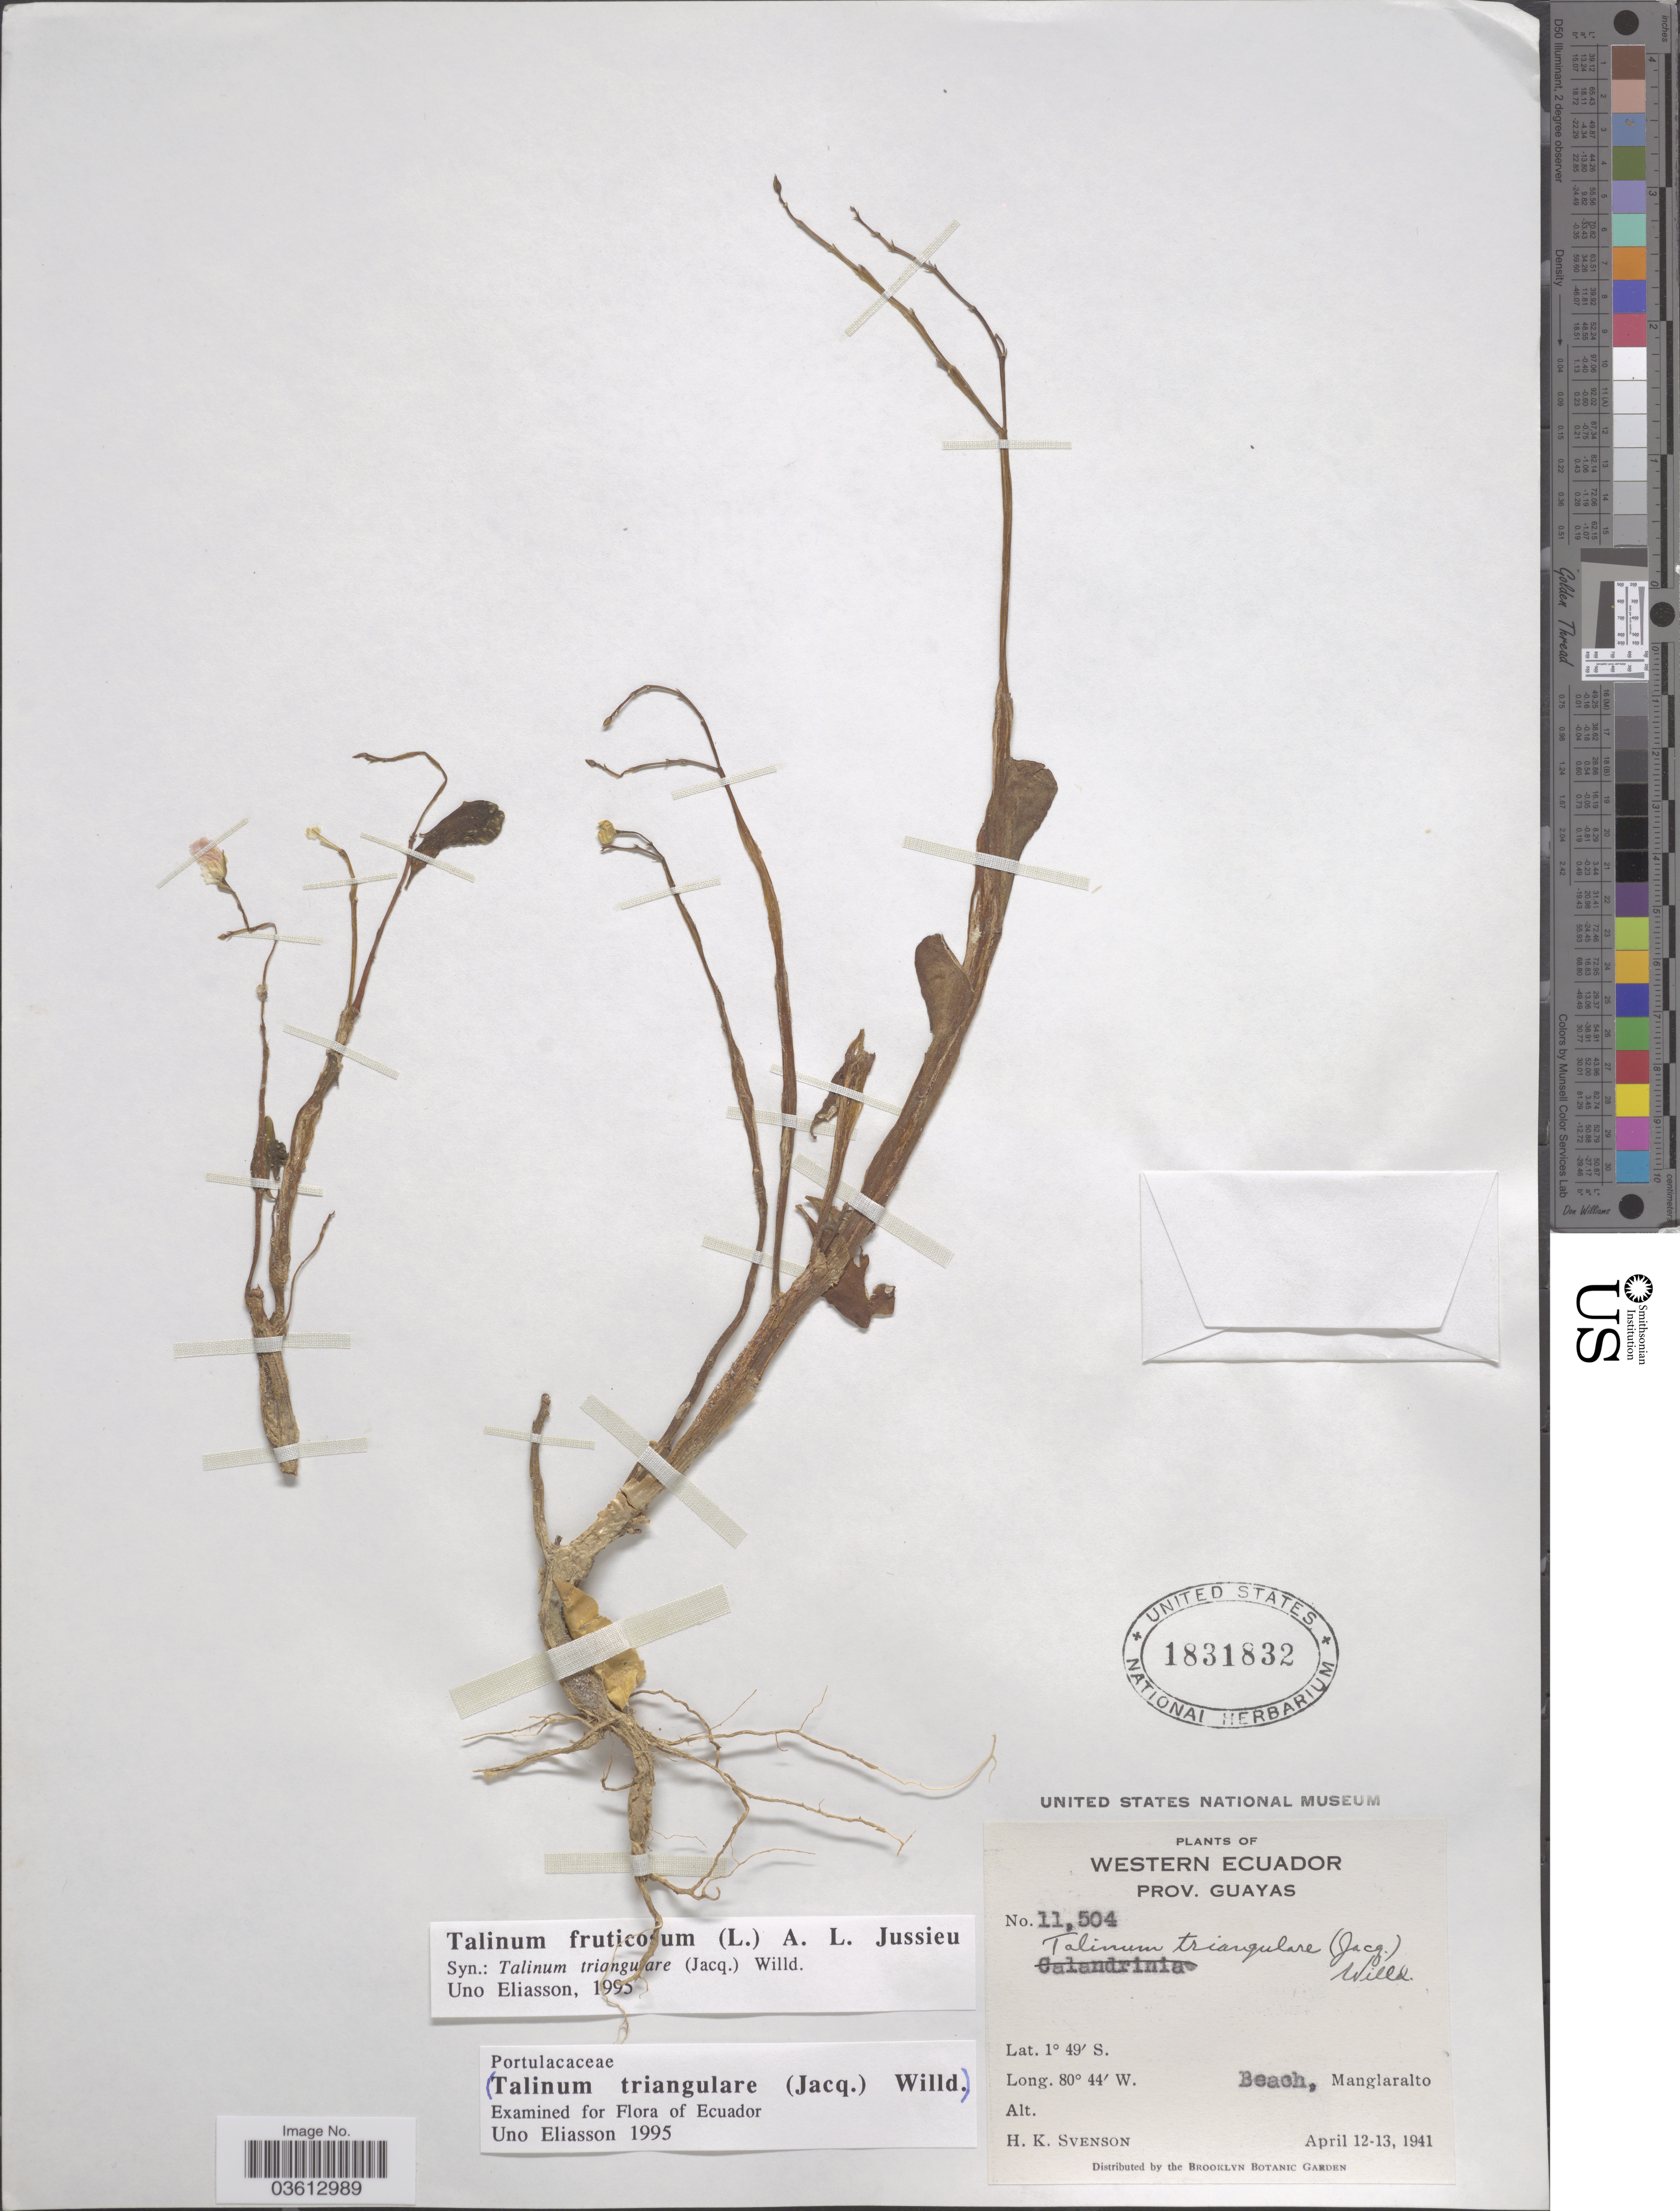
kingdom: Plantae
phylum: Tracheophyta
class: Magnoliopsida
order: Caryophyllales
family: Talinaceae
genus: Talinum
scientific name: Talinum fruticosum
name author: (L.) Juss.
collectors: H. K. Svenson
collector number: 11504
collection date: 1941-04-12/1941-04-13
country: Ecuador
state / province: Guayas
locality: Western Ecuador. Beach, Manglaralto.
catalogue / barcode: US 1831832